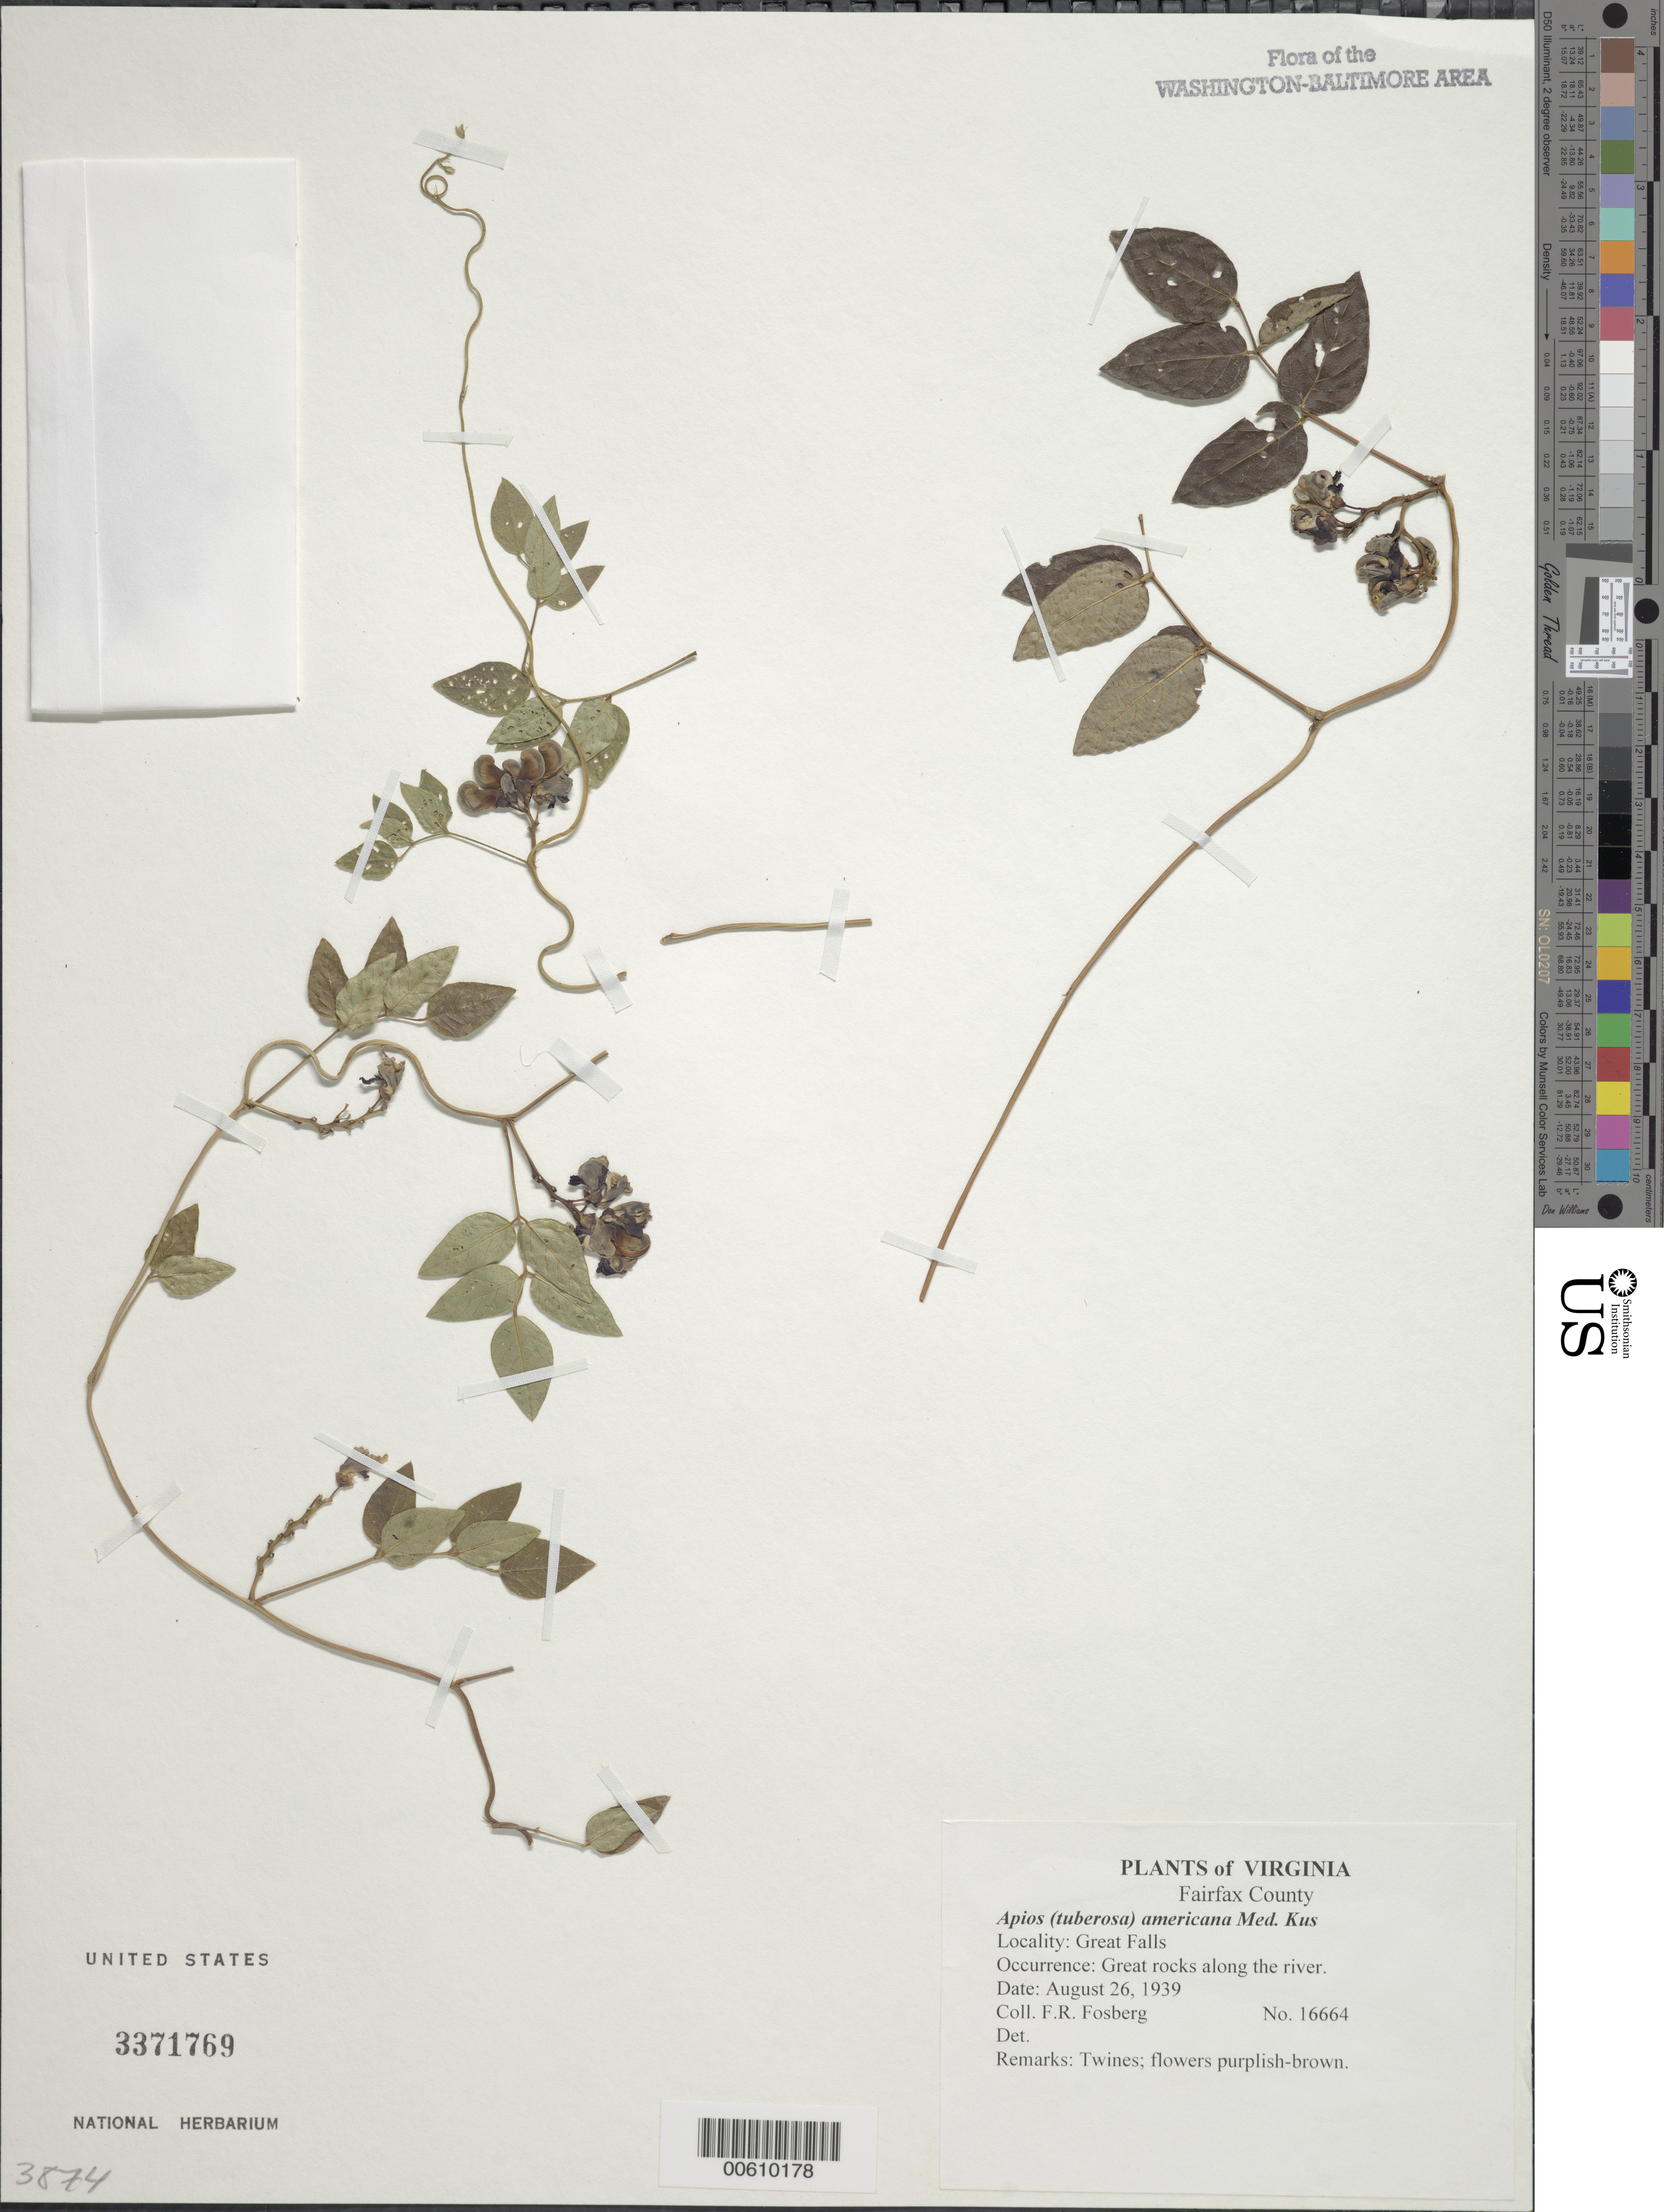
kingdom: Plantae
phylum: Tracheophyta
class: Magnoliopsida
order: Fabales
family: Fabaceae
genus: Apios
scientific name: Apios americana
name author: Medik.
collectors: F. R. Fosberg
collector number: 16664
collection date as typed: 26 Aug 1939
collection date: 1939-08-26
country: United States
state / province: Virginia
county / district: Fairfax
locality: Great Falls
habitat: Great rocks along the river.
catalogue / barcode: US 3371769